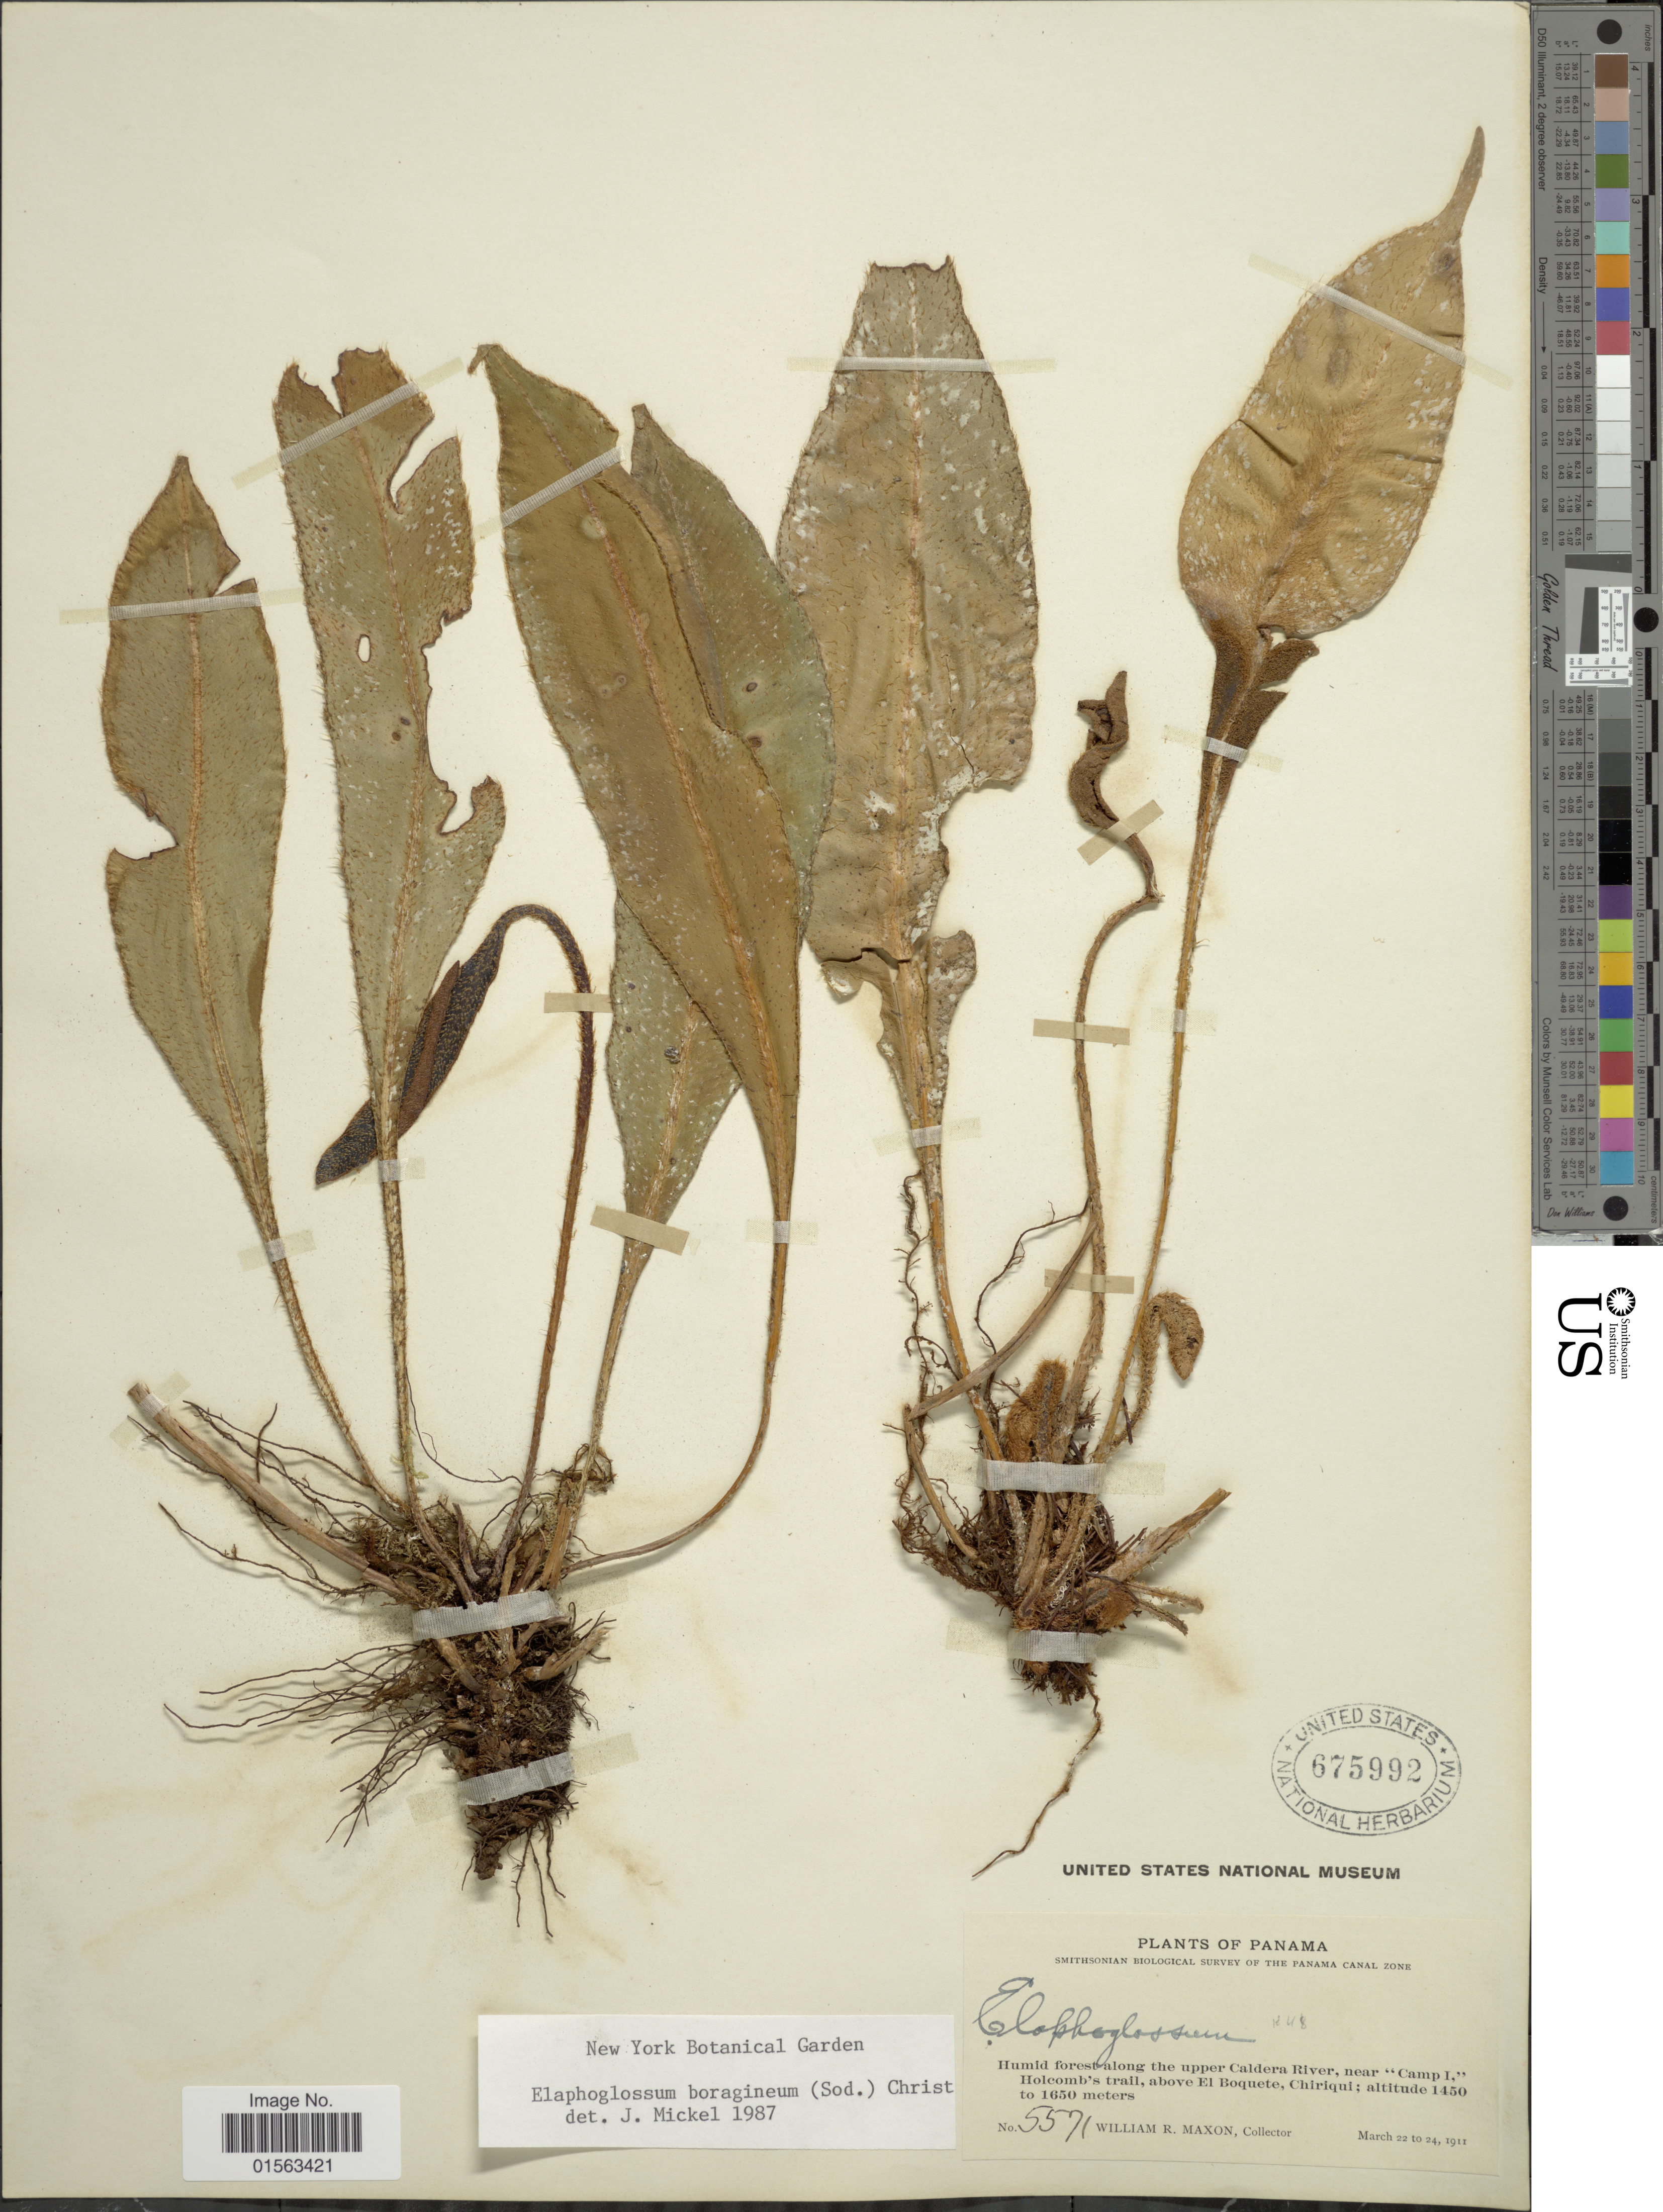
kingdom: Plantae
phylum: Tracheophyta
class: Polypodiopsida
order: Polypodiales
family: Dryopteridaceae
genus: Elaphoglossum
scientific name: Elaphoglossum boragineum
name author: (Sodiro) Christ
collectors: W. R. Maxon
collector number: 5571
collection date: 1911-03-22/1911-03-24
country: Panama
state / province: Chiriqui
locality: Hunid forestalong the upper Caldera River, near Camp 1, Holcomb's trail, above El Boquete, Chiriqui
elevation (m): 1450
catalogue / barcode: US 675992